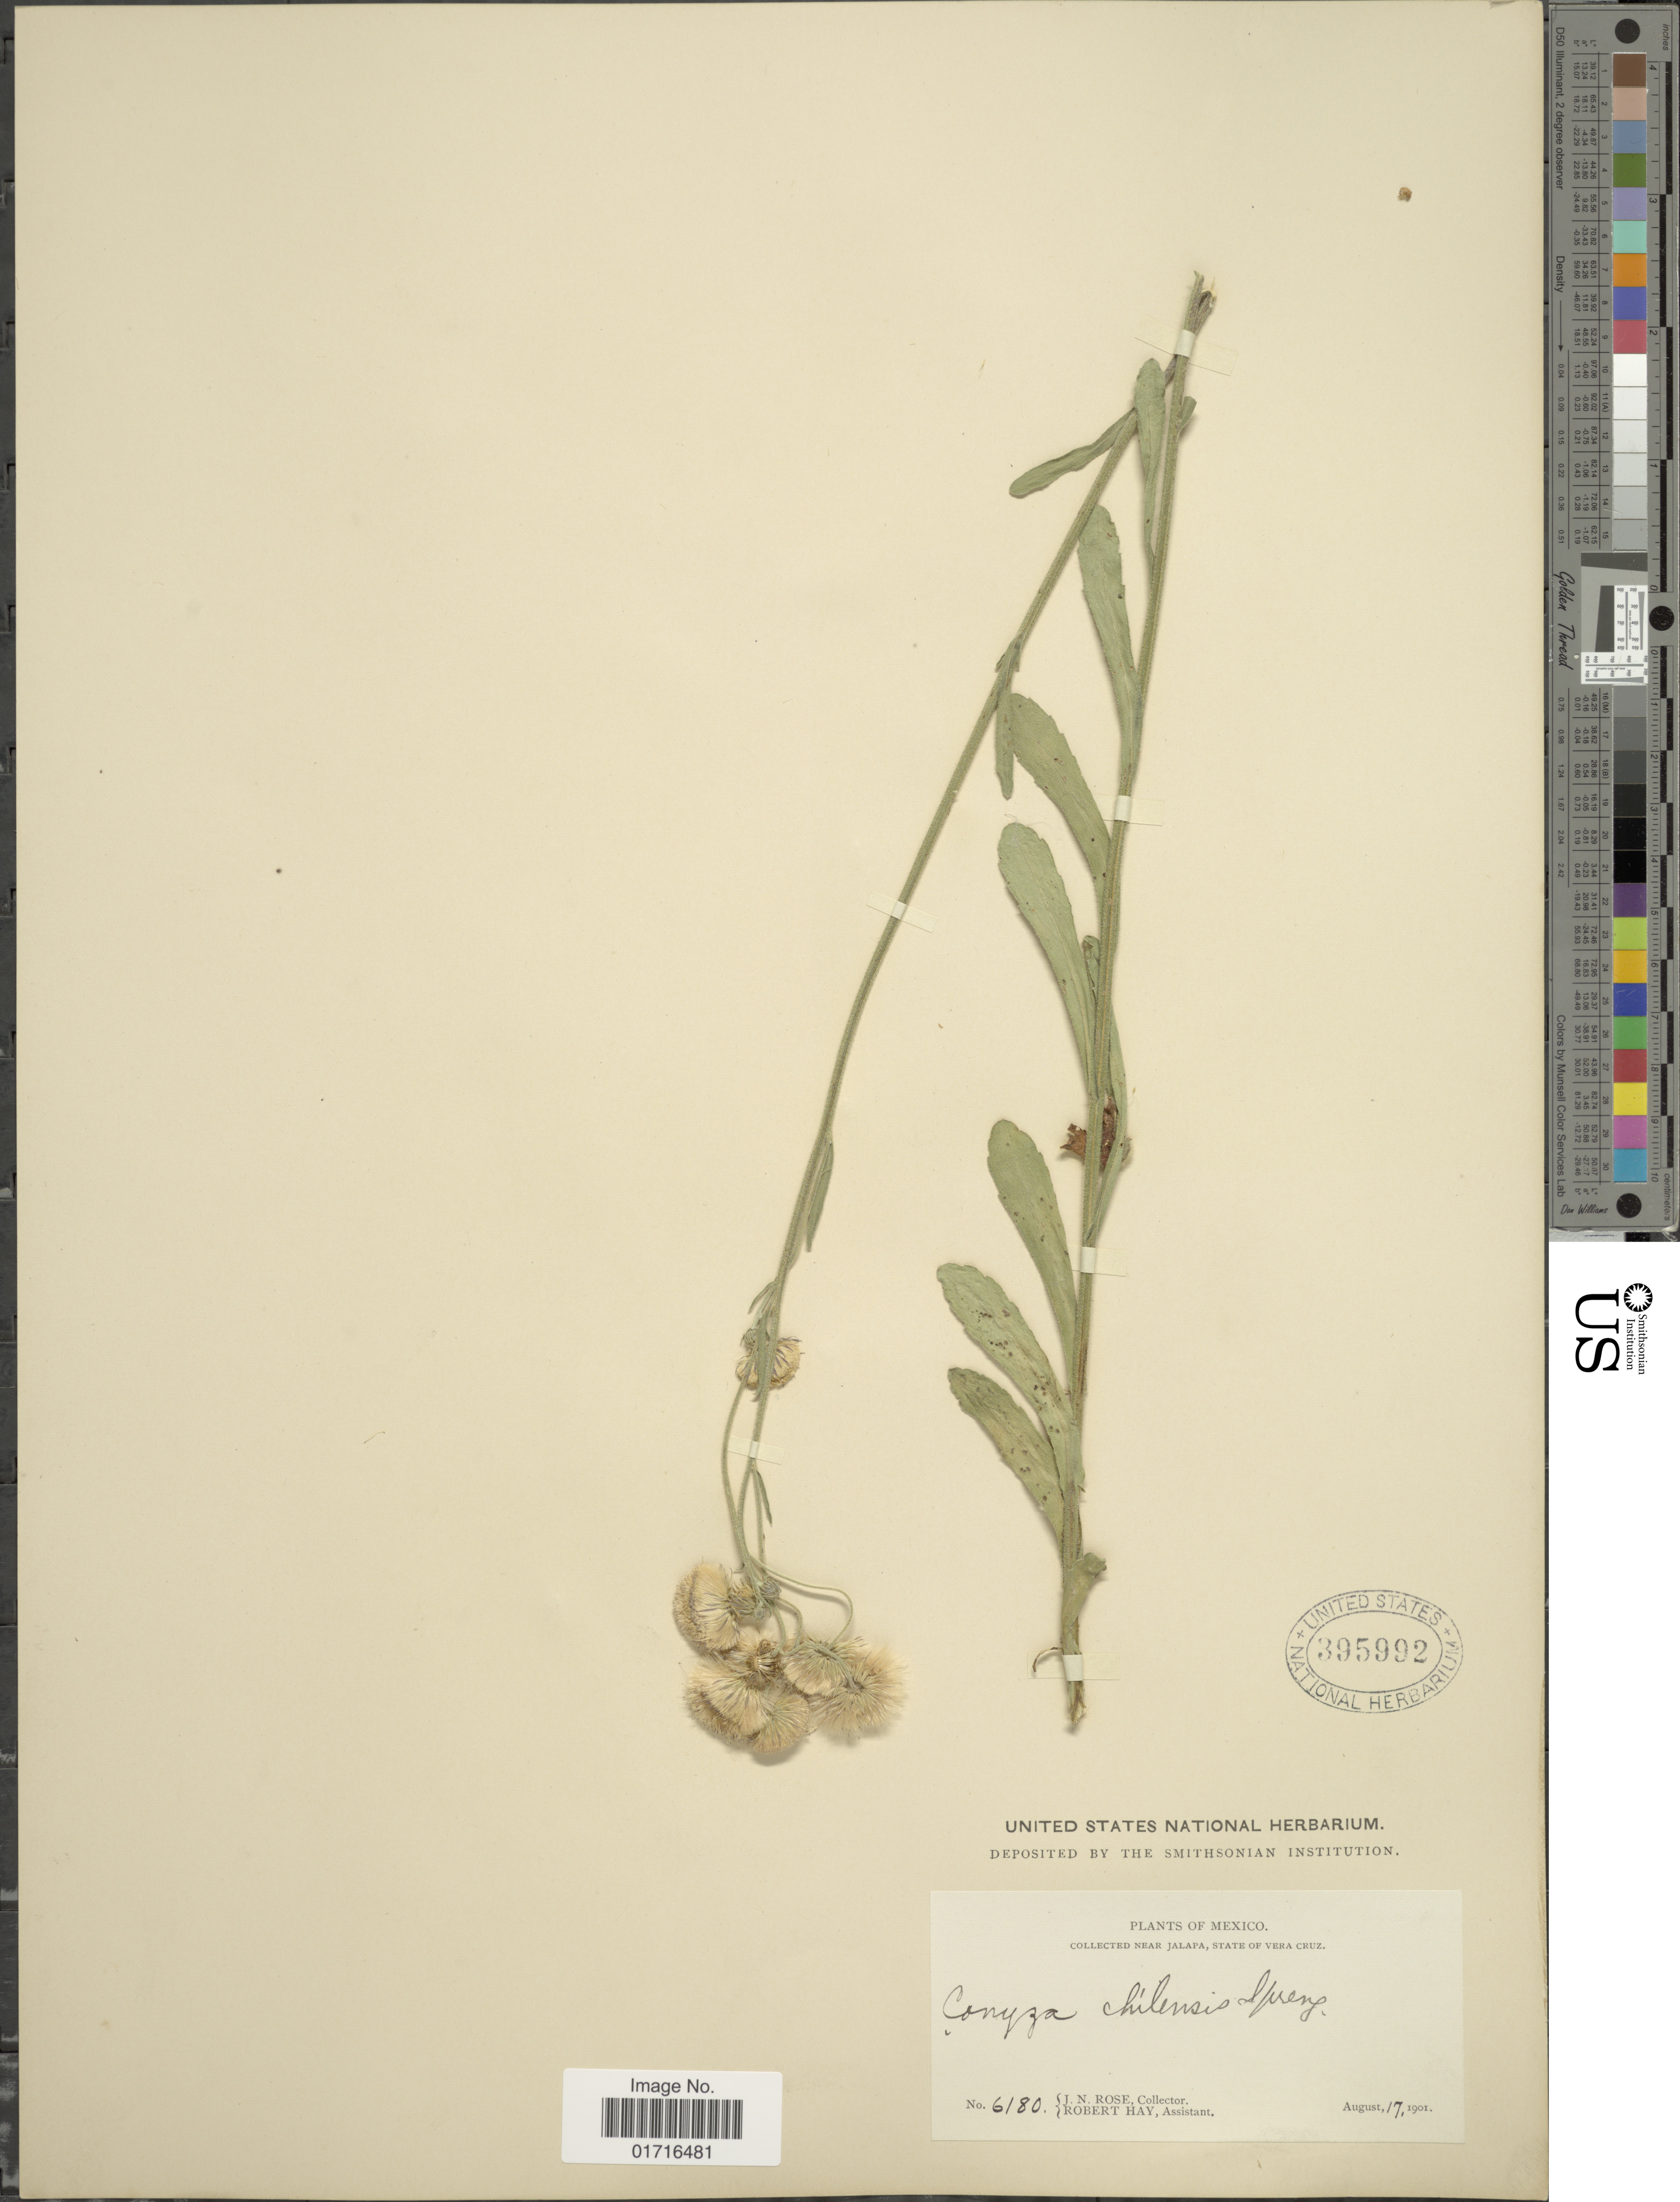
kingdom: Plantae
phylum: Tracheophyta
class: Magnoliopsida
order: Asterales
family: Asteraceae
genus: Conyza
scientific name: Conyza chilensis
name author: Spreng.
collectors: J. N. Rose & R. H. Hay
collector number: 6180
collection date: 1901-08-17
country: Mexico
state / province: Veracruz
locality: Near Jalapa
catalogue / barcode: US 395992